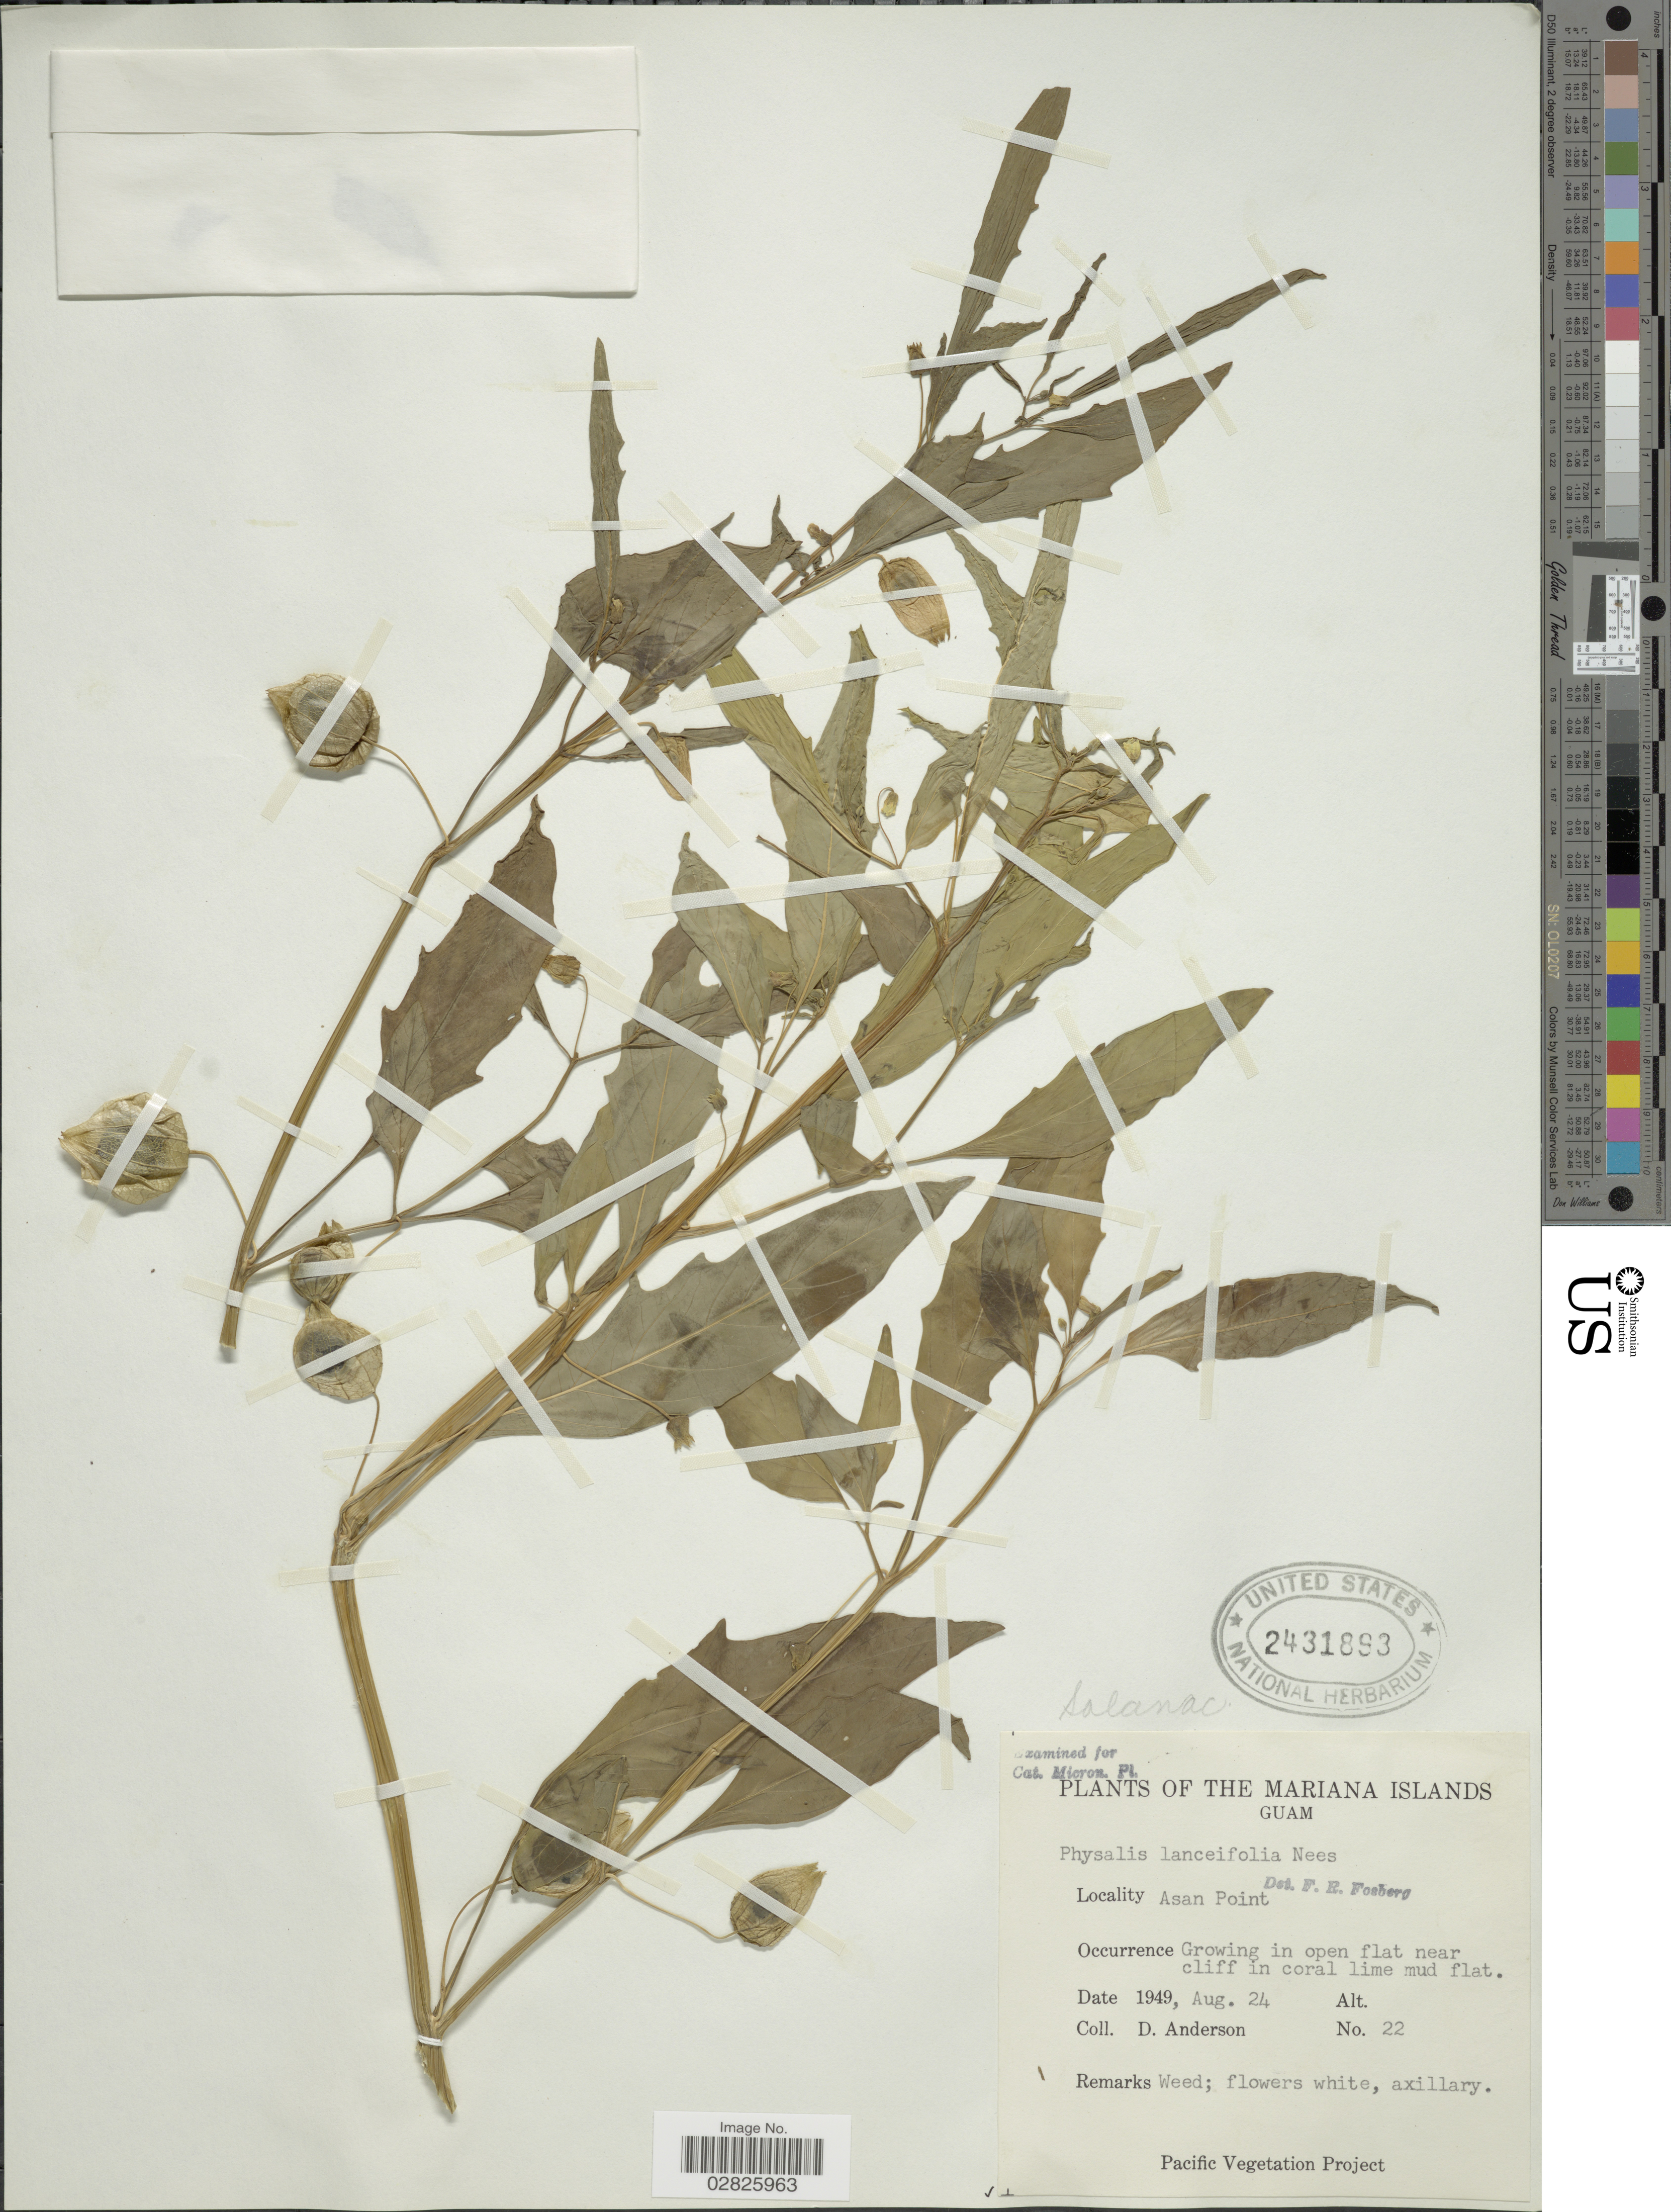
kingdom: Plantae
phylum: Tracheophyta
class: Magnoliopsida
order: Solanales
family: Solanaceae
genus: Physalis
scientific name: Physalis lanceifolia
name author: Nees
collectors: D. Anderson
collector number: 22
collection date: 1949-08-24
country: Guam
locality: Mariana Islands. Asan Point.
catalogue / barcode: US 2431893